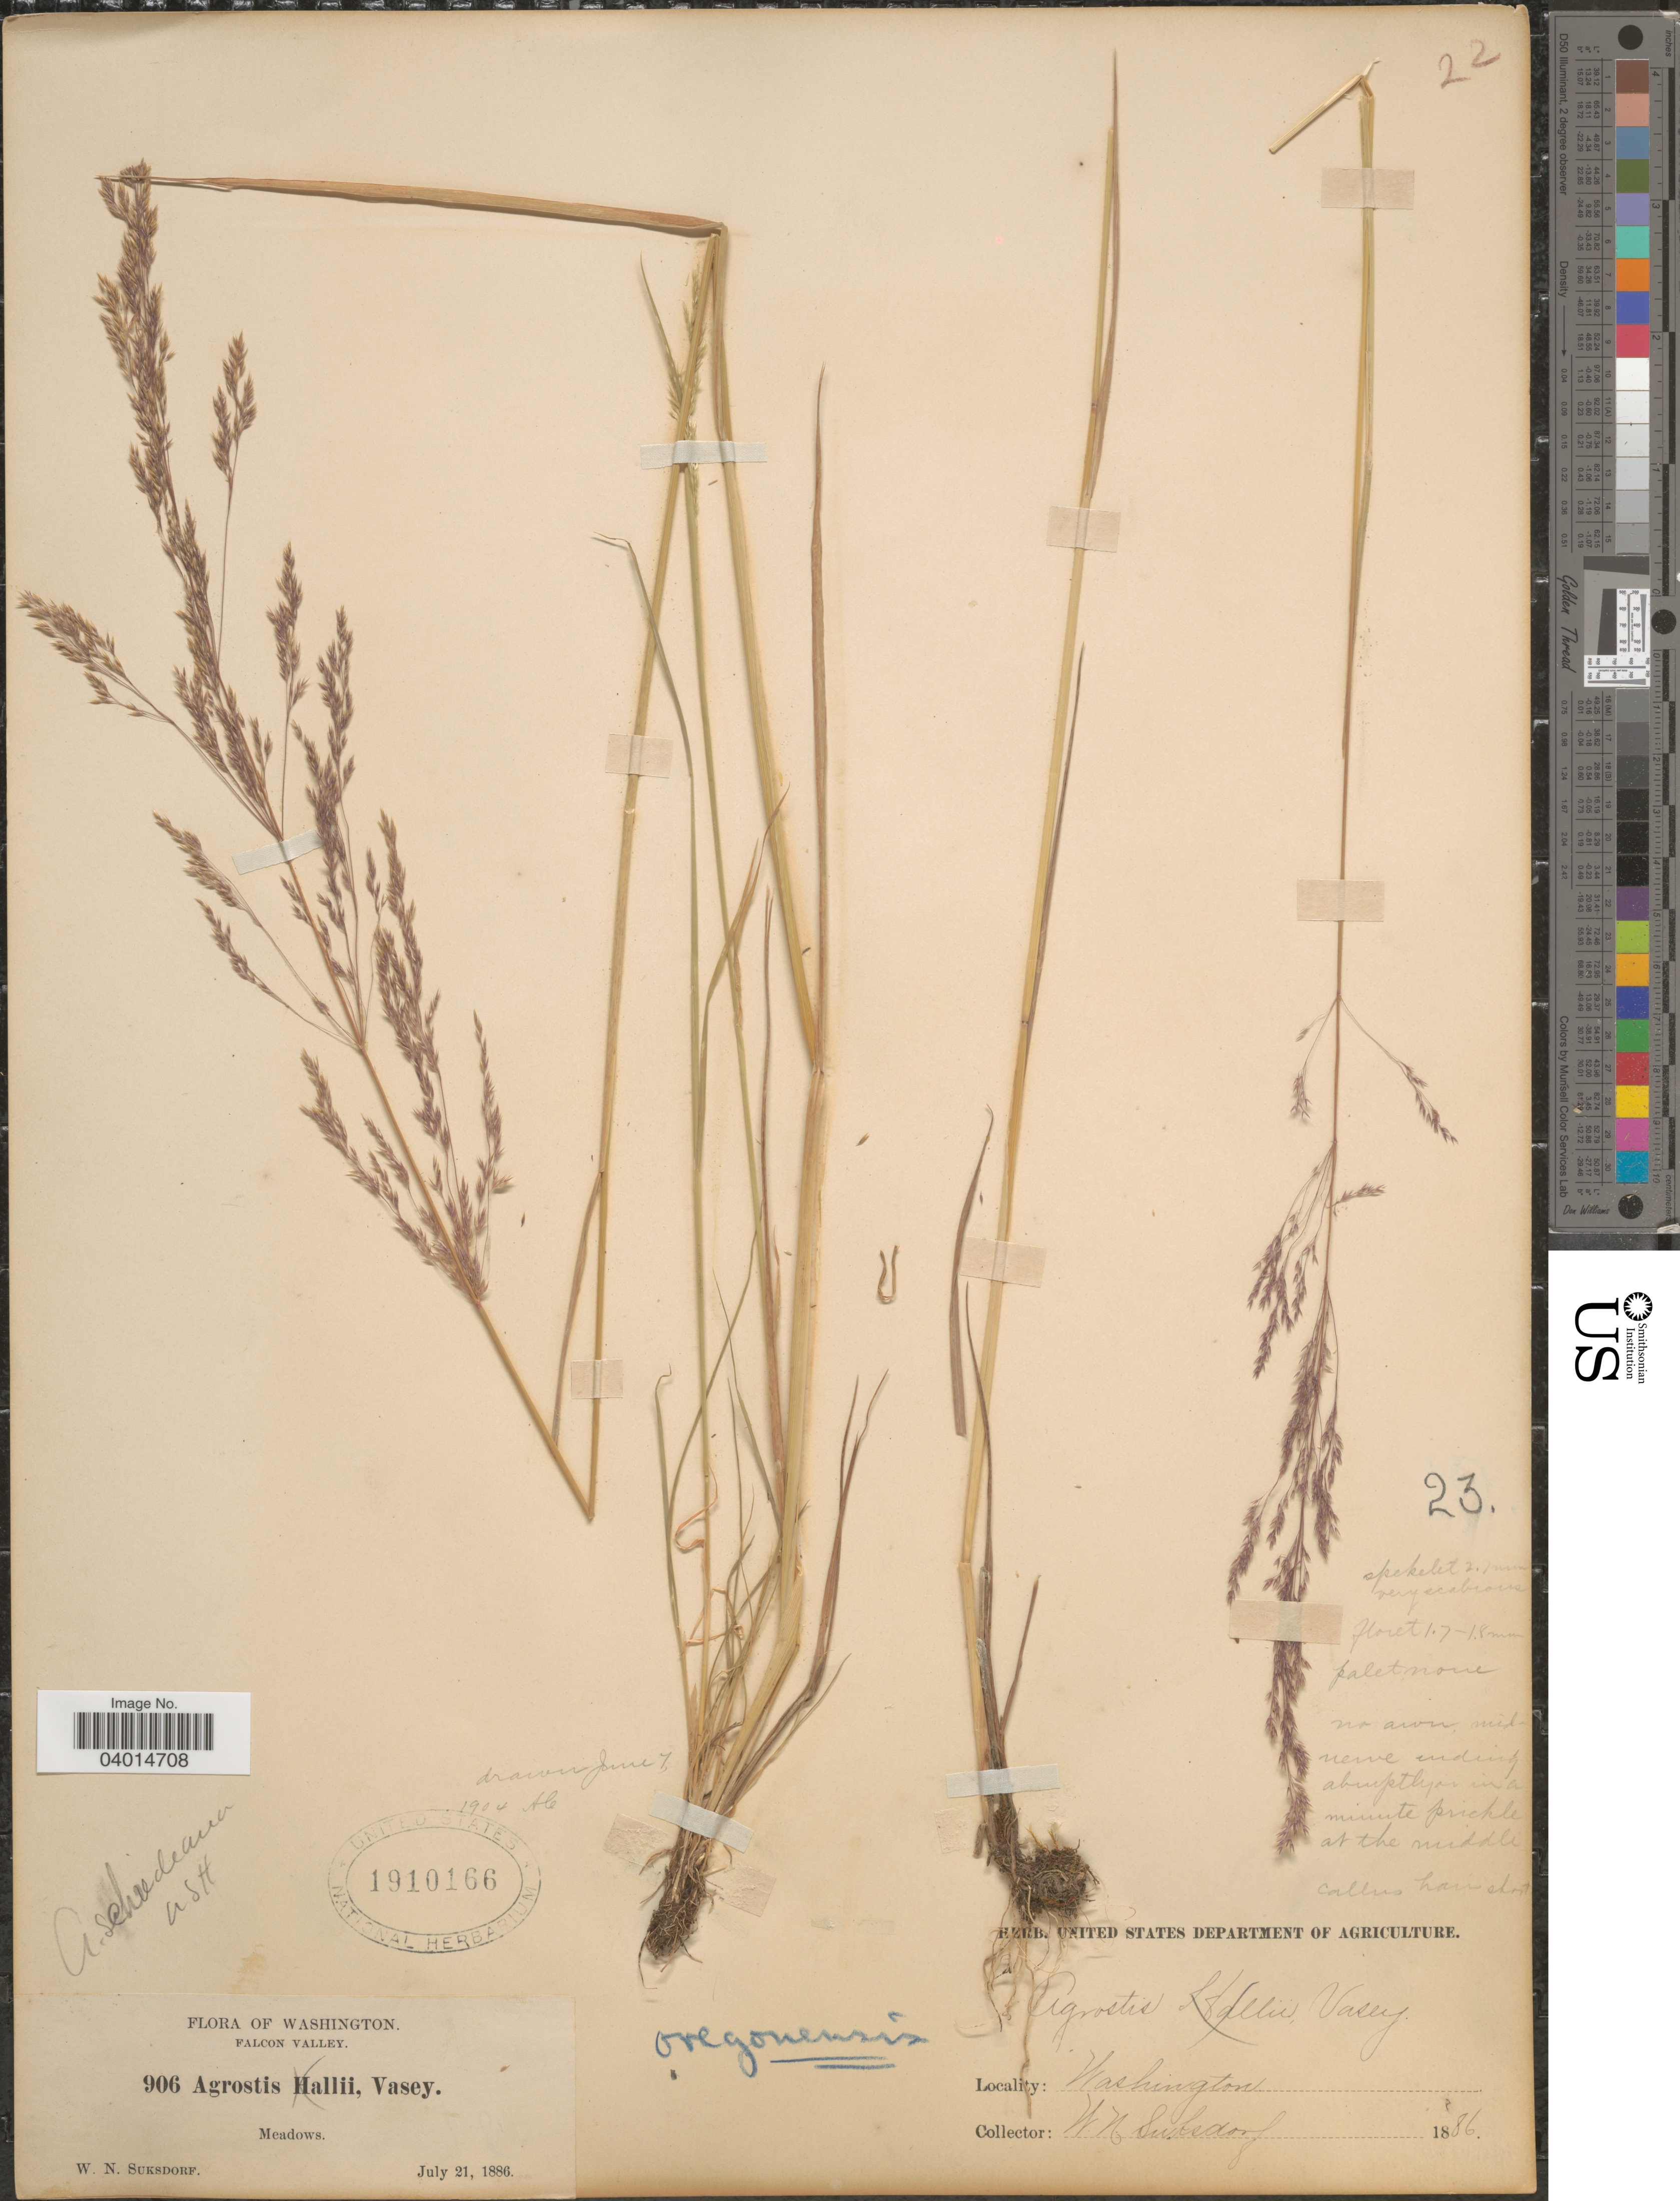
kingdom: Plantae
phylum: Tracheophyta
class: Liliopsida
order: Poales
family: Poaceae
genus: Agrostis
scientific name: Agrostis oregonensis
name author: Vasey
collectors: W. N. Suksdorf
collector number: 906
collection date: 1886-07-21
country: United States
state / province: Washington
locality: Falcon Valley.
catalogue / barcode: US 1910166